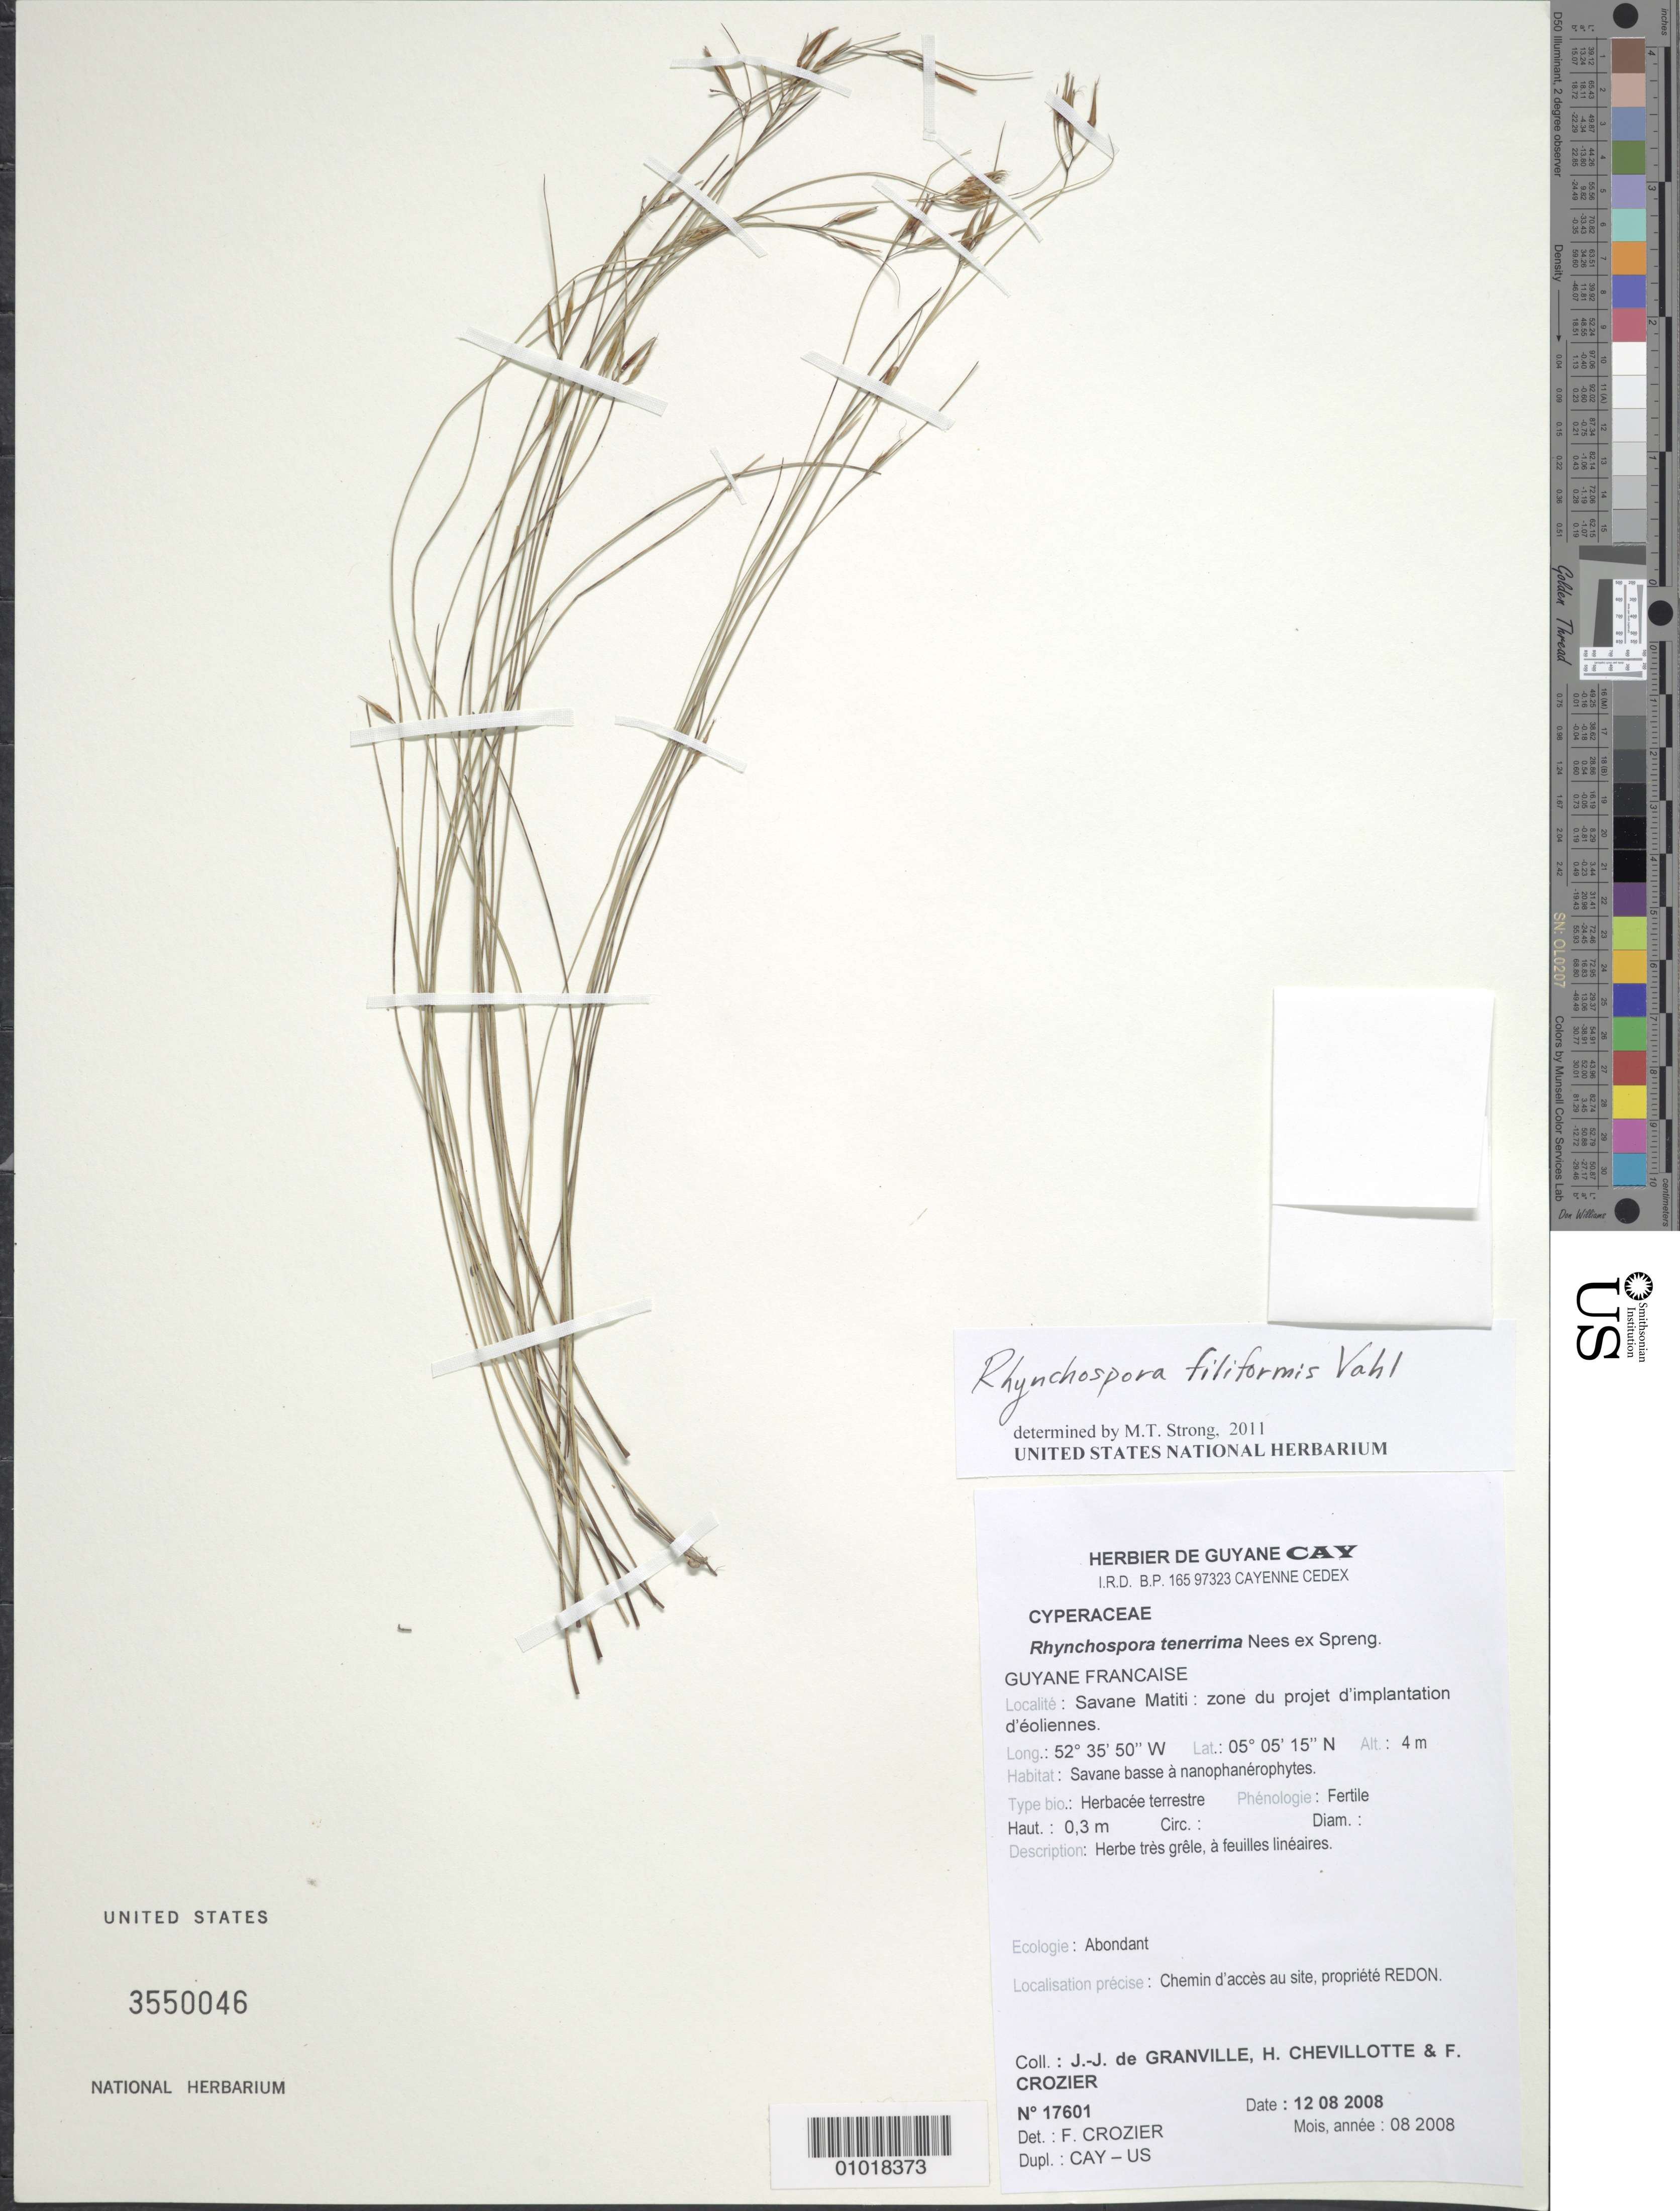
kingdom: Plantae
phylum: Tracheophyta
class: Liliopsida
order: Poales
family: Cyperaceae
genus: Rhynchospora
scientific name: Rhynchospora filiformis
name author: Vahl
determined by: Strong, M. T., (US), Smithsonian Institution - National Museum of Natural History (UNITED STATES)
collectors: J.-J. de Granville, H. Chevillotte & F. Crozier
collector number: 17601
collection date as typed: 12-Aug-08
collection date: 2008-08-12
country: French Guiana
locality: Savane Matiti: zone du projet d'implanation d'éoliennes. Chemin d'acces au site: propriete REDON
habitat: Savane basse a nanophaneophytes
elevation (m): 4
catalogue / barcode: US 3550046